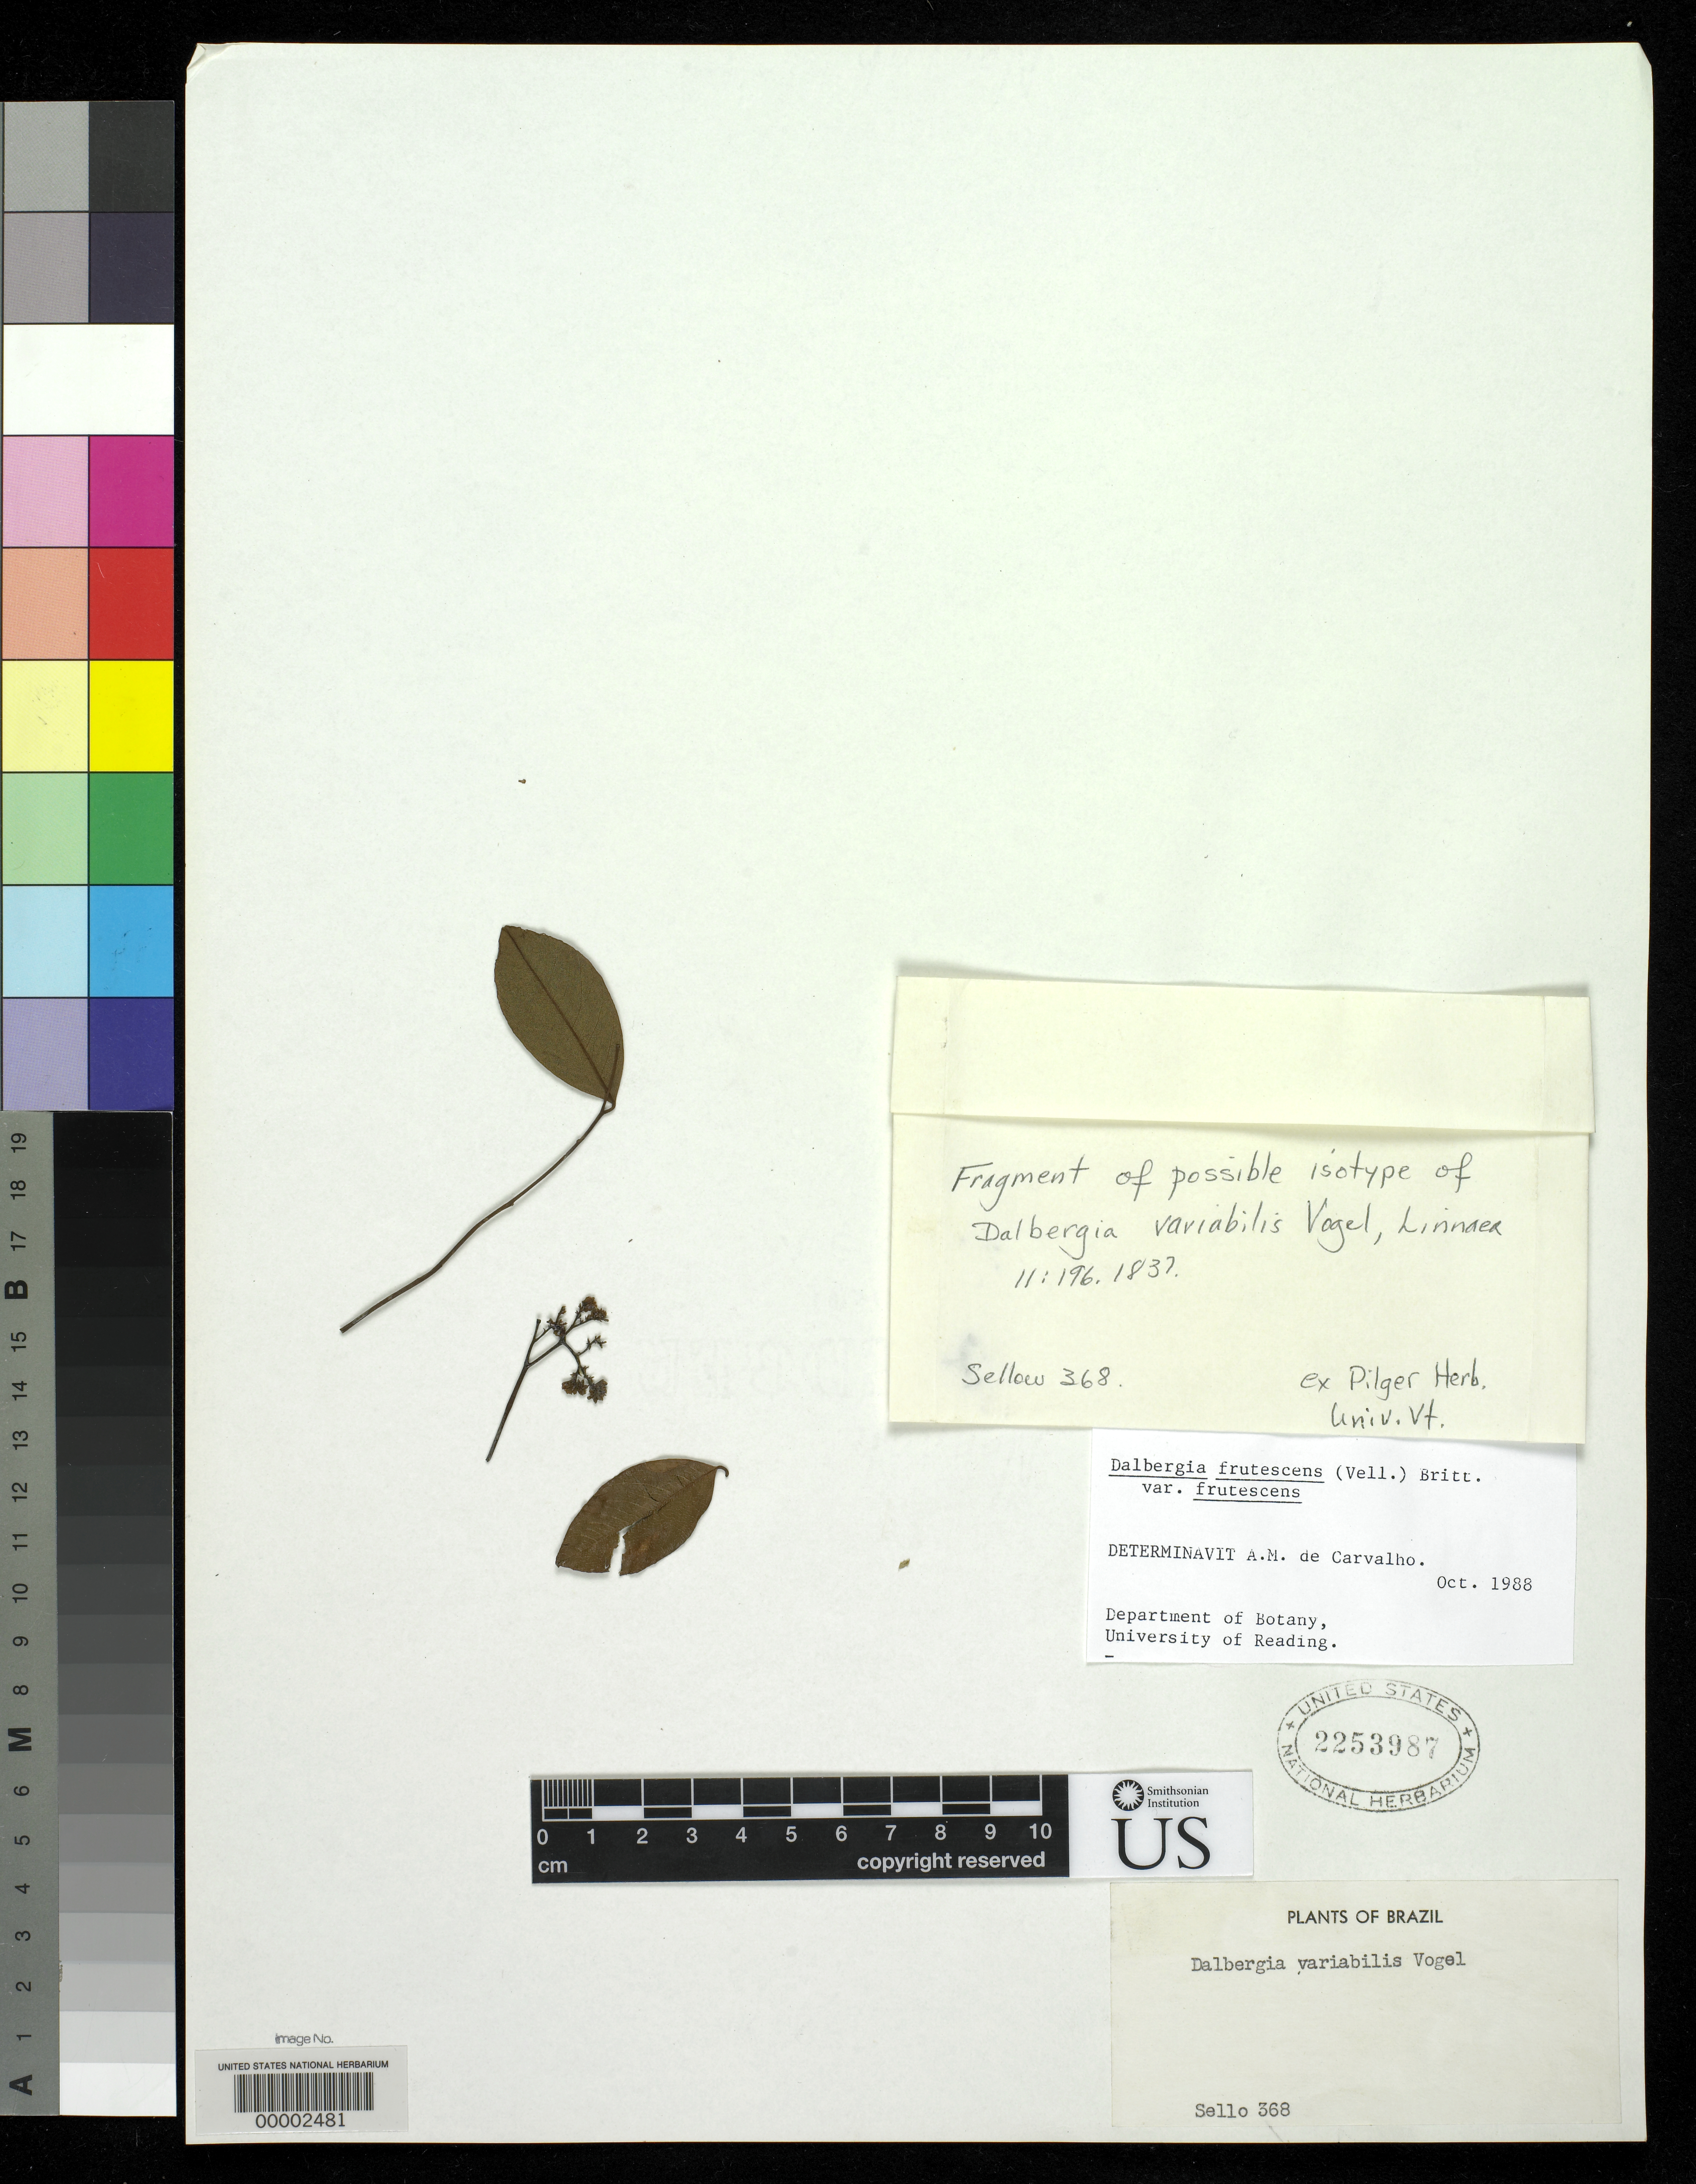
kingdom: Plantae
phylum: Tracheophyta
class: Magnoliopsida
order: Fabales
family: Fabaceae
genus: Dalbergia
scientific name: Dalbergia variabilis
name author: Vogel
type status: Possible Isotype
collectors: F. Sellow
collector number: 368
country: Brazil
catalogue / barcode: US 2253987